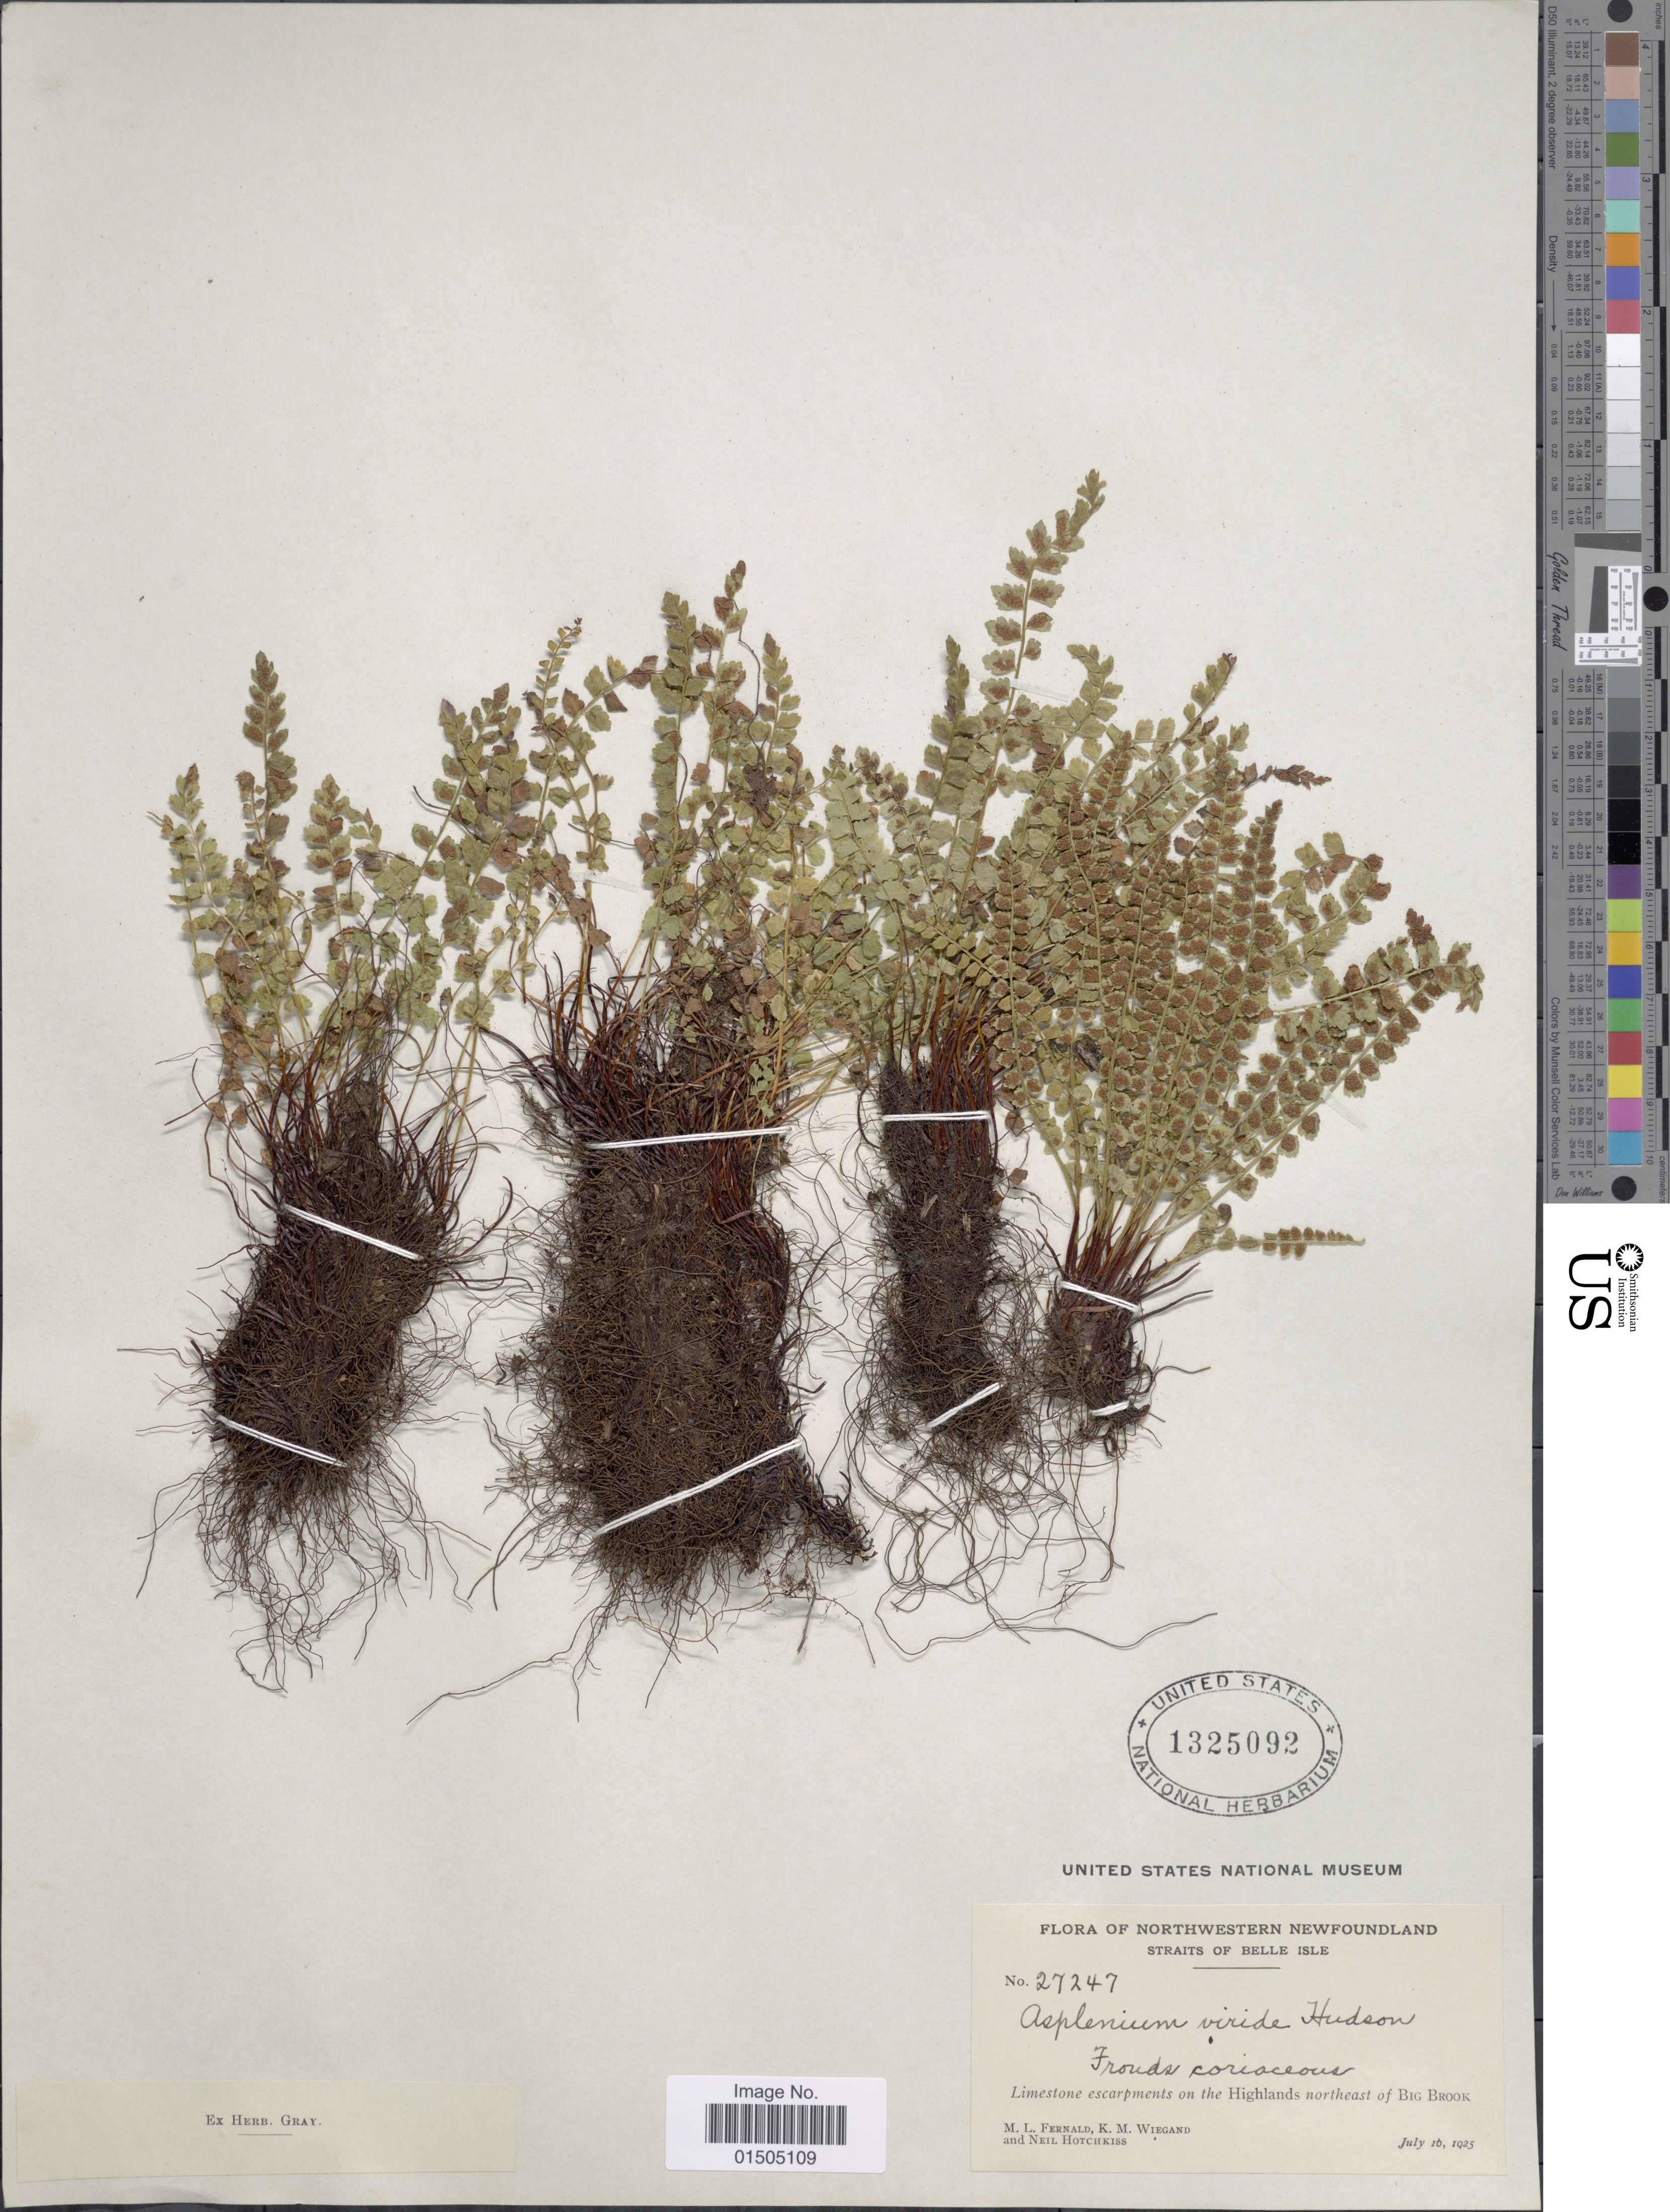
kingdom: Plantae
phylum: Tracheophyta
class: Polypodiopsida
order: Polypodiales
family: Aspleniaceae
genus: Asplenium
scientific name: Asplenium trichomanes-ramosum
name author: L.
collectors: M. L. Fernald, K. M. Wiegand & N. Hotchkiss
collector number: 27247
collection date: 1925-07-16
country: Canada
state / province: Newfoundland and Labrador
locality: Northwestern Newfoundland. Straits of Belle Isle. Limestone escarpments on the Highlands northeast of Big Brook.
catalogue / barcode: US 1325092